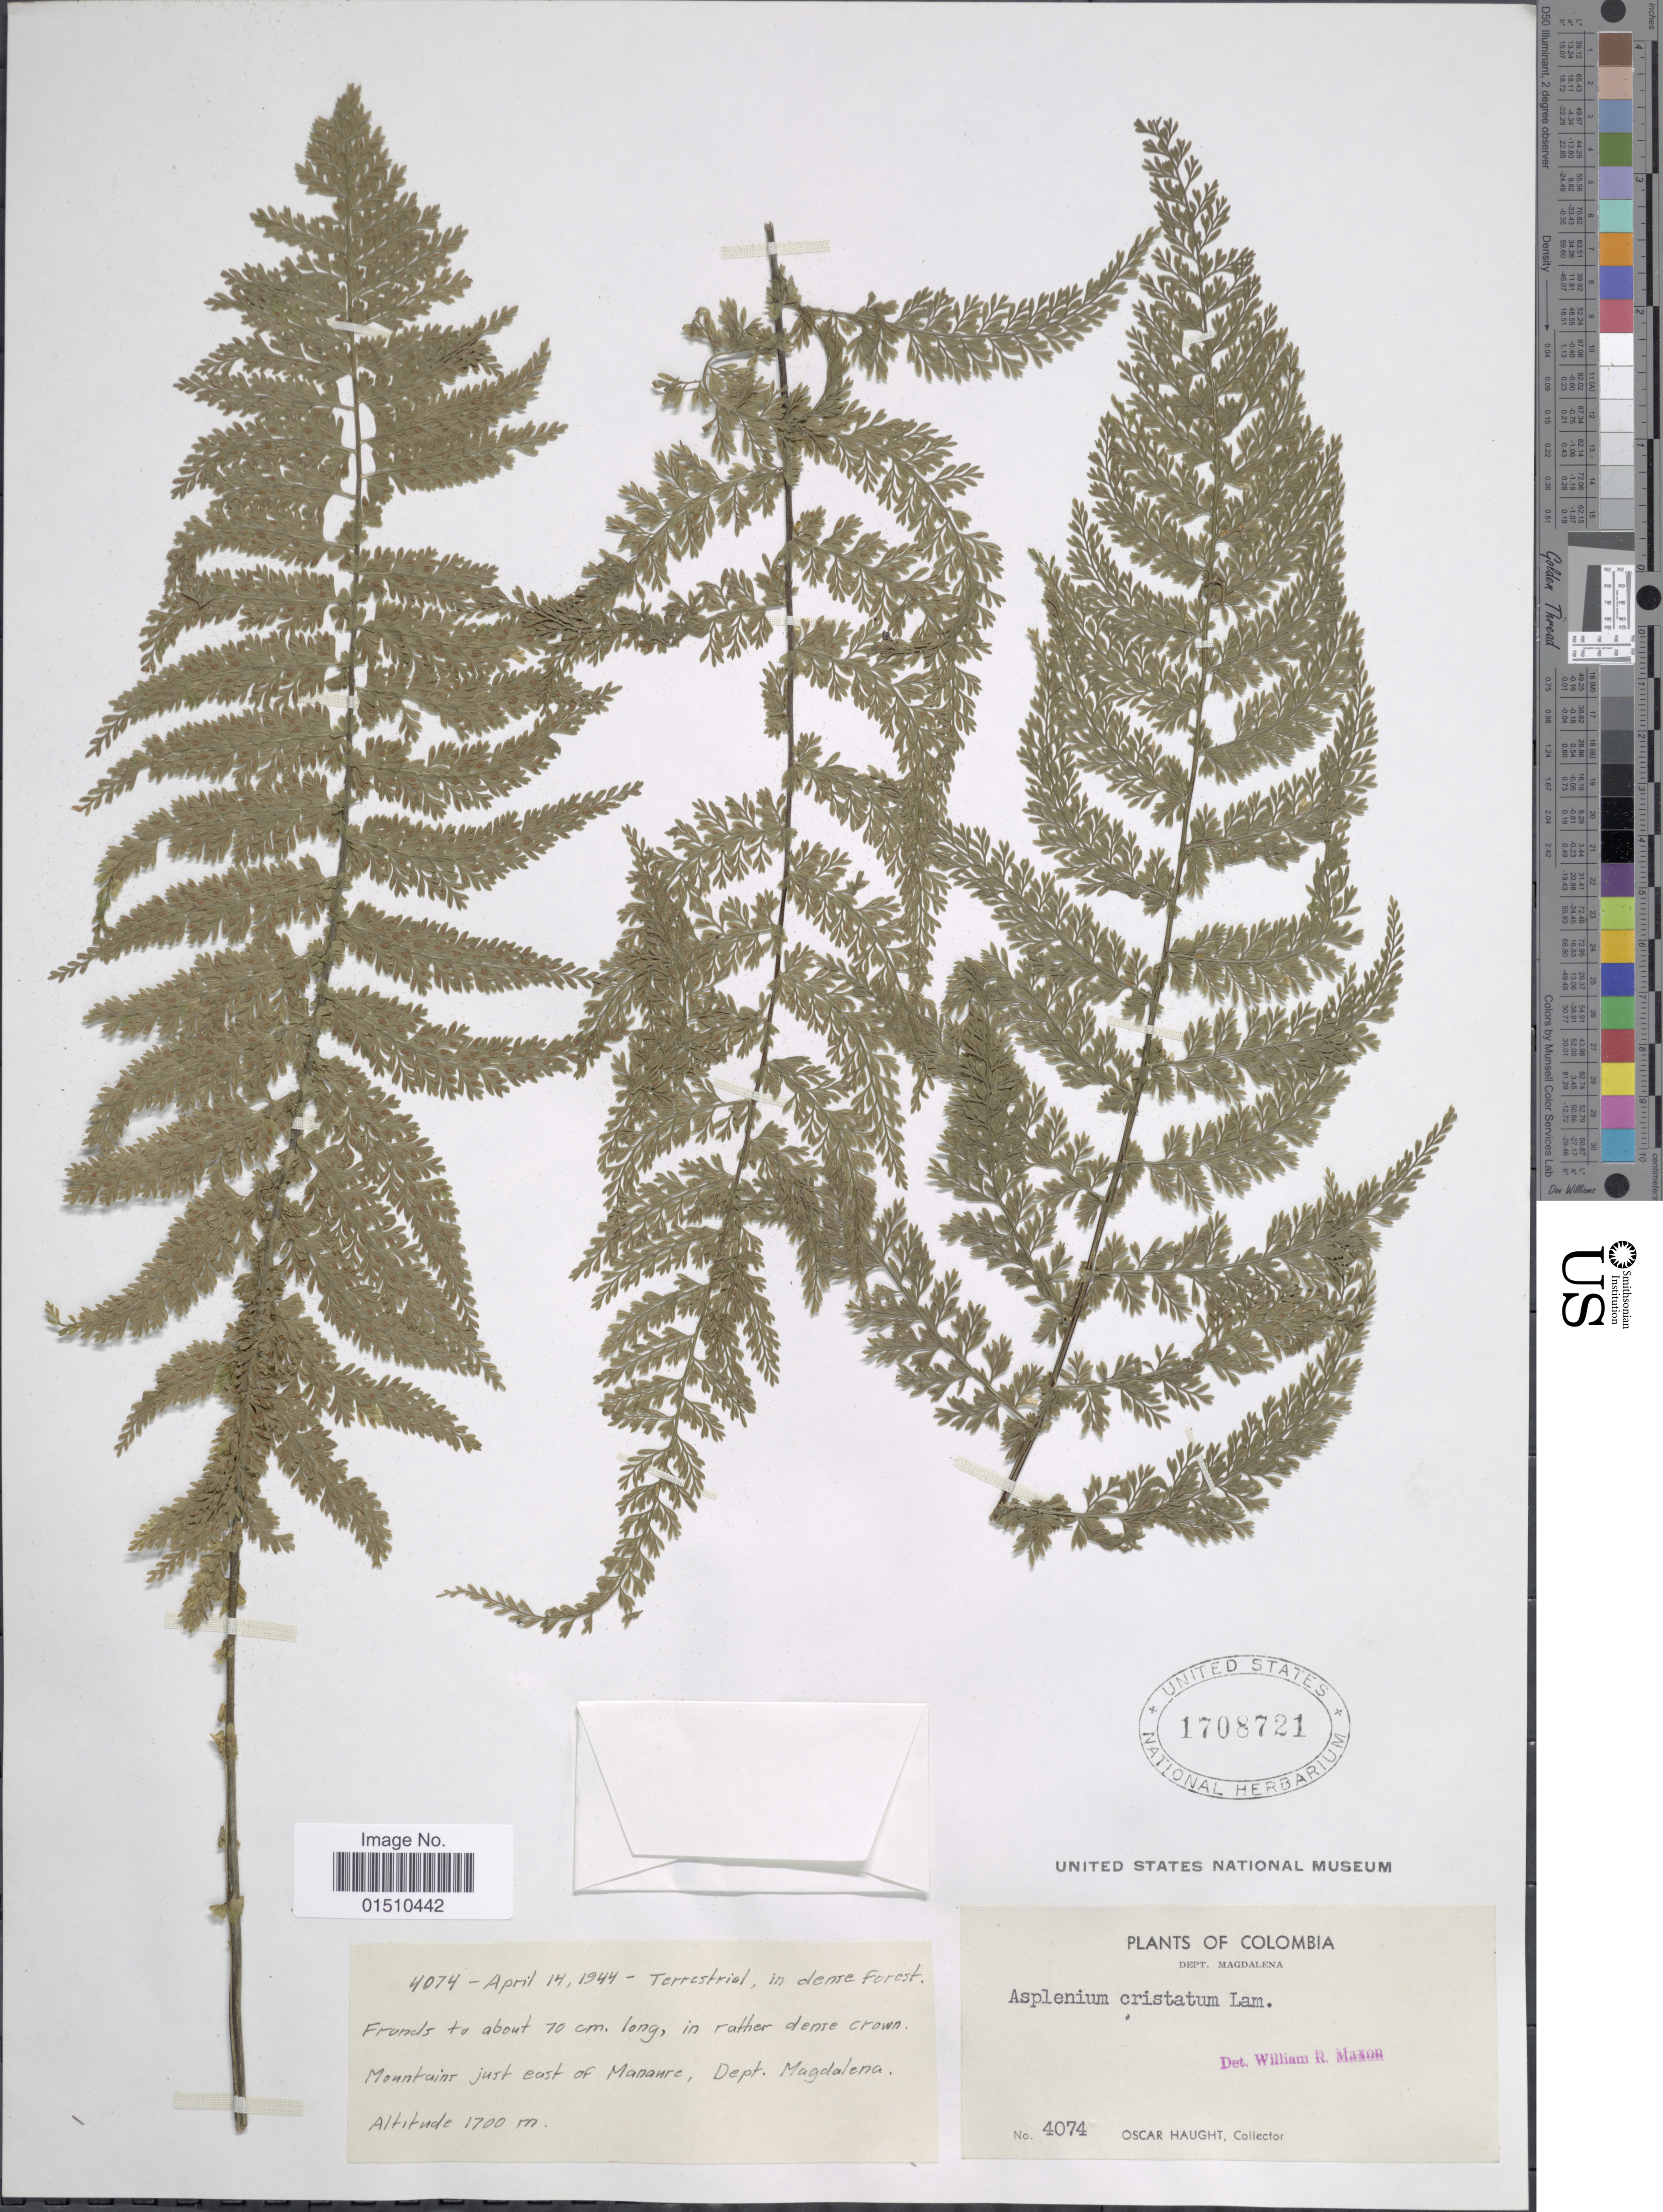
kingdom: Plantae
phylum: Tracheophyta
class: Polypodiopsida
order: Polypodiales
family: Aspleniaceae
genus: Asplenium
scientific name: Asplenium cristatum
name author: Lam.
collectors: O. L. Haught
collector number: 4074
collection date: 1944-04-14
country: Colombia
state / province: Magdalena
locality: Colombia, Dept. Magdalena, Mountains just east of Manaure.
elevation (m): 1700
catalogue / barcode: US 1708721